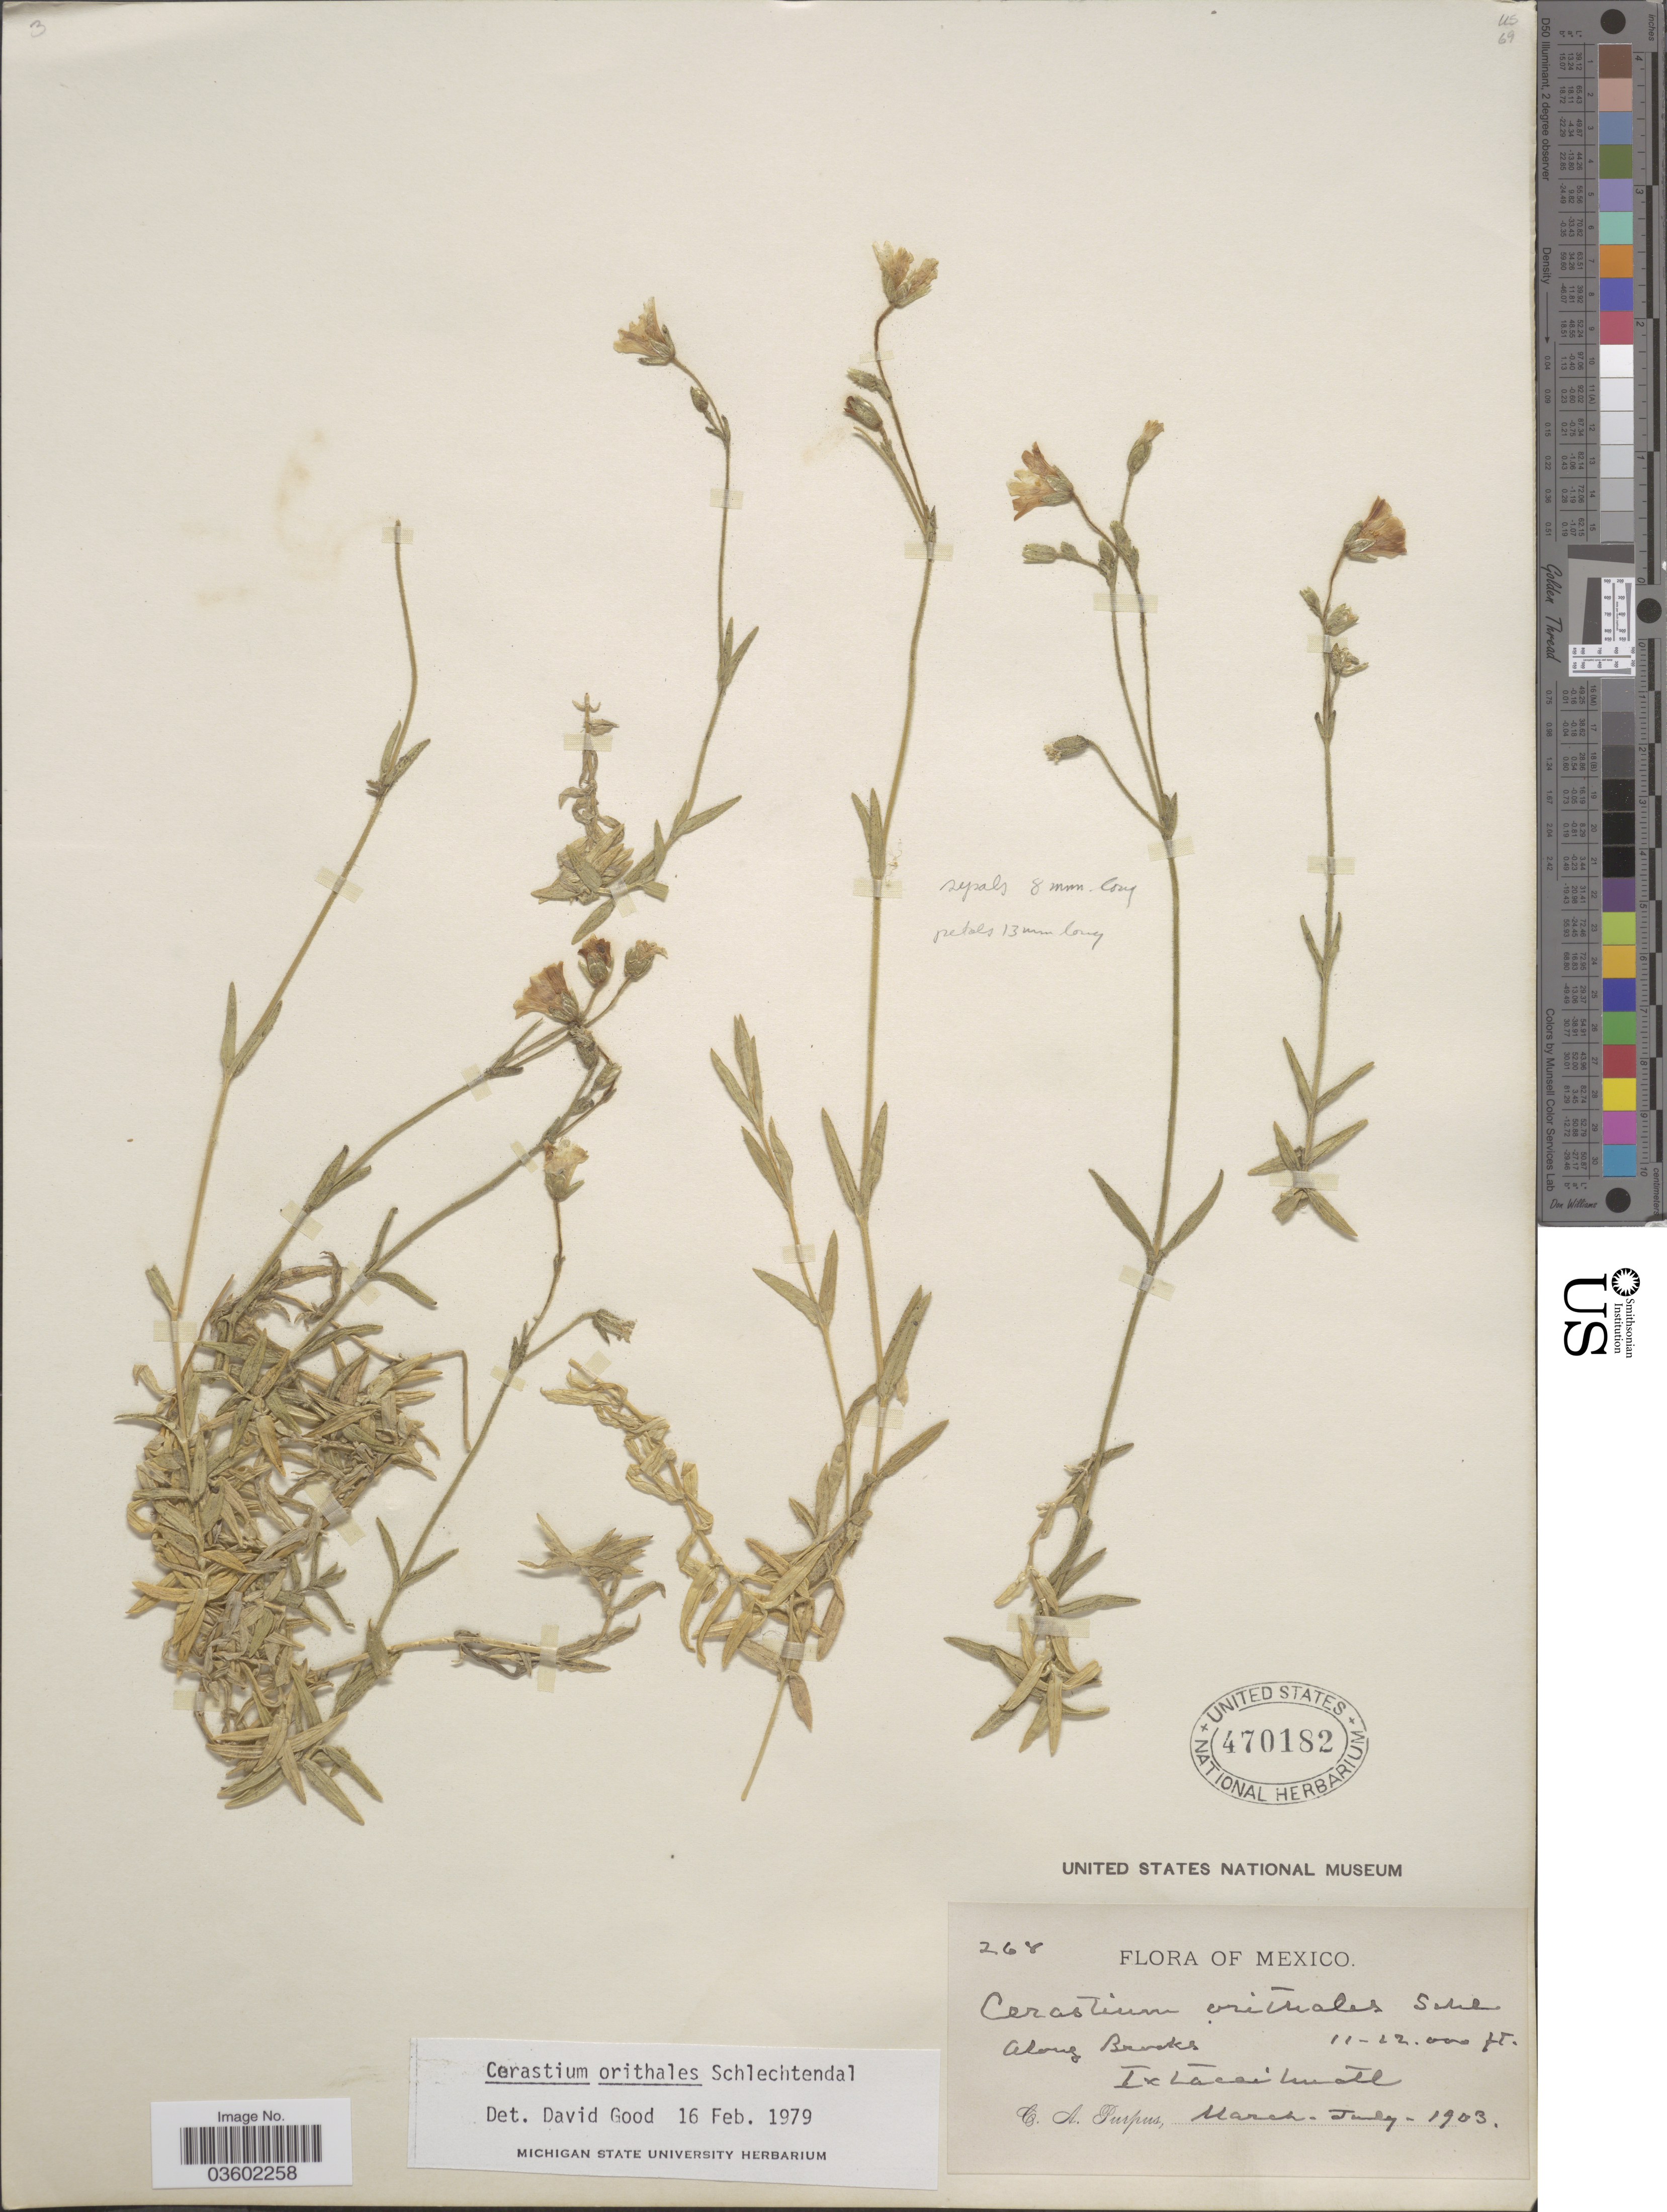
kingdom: Plantae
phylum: Tracheophyta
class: Magnoliopsida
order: Caryophyllales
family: Caryophyllaceae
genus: Cerastium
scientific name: Cerastium orithales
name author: Schltdl.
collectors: C. A. Purpus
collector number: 268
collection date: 1903-03/1903-07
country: Mexico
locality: Ixtaccihuatl.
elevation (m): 3353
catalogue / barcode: US 470182